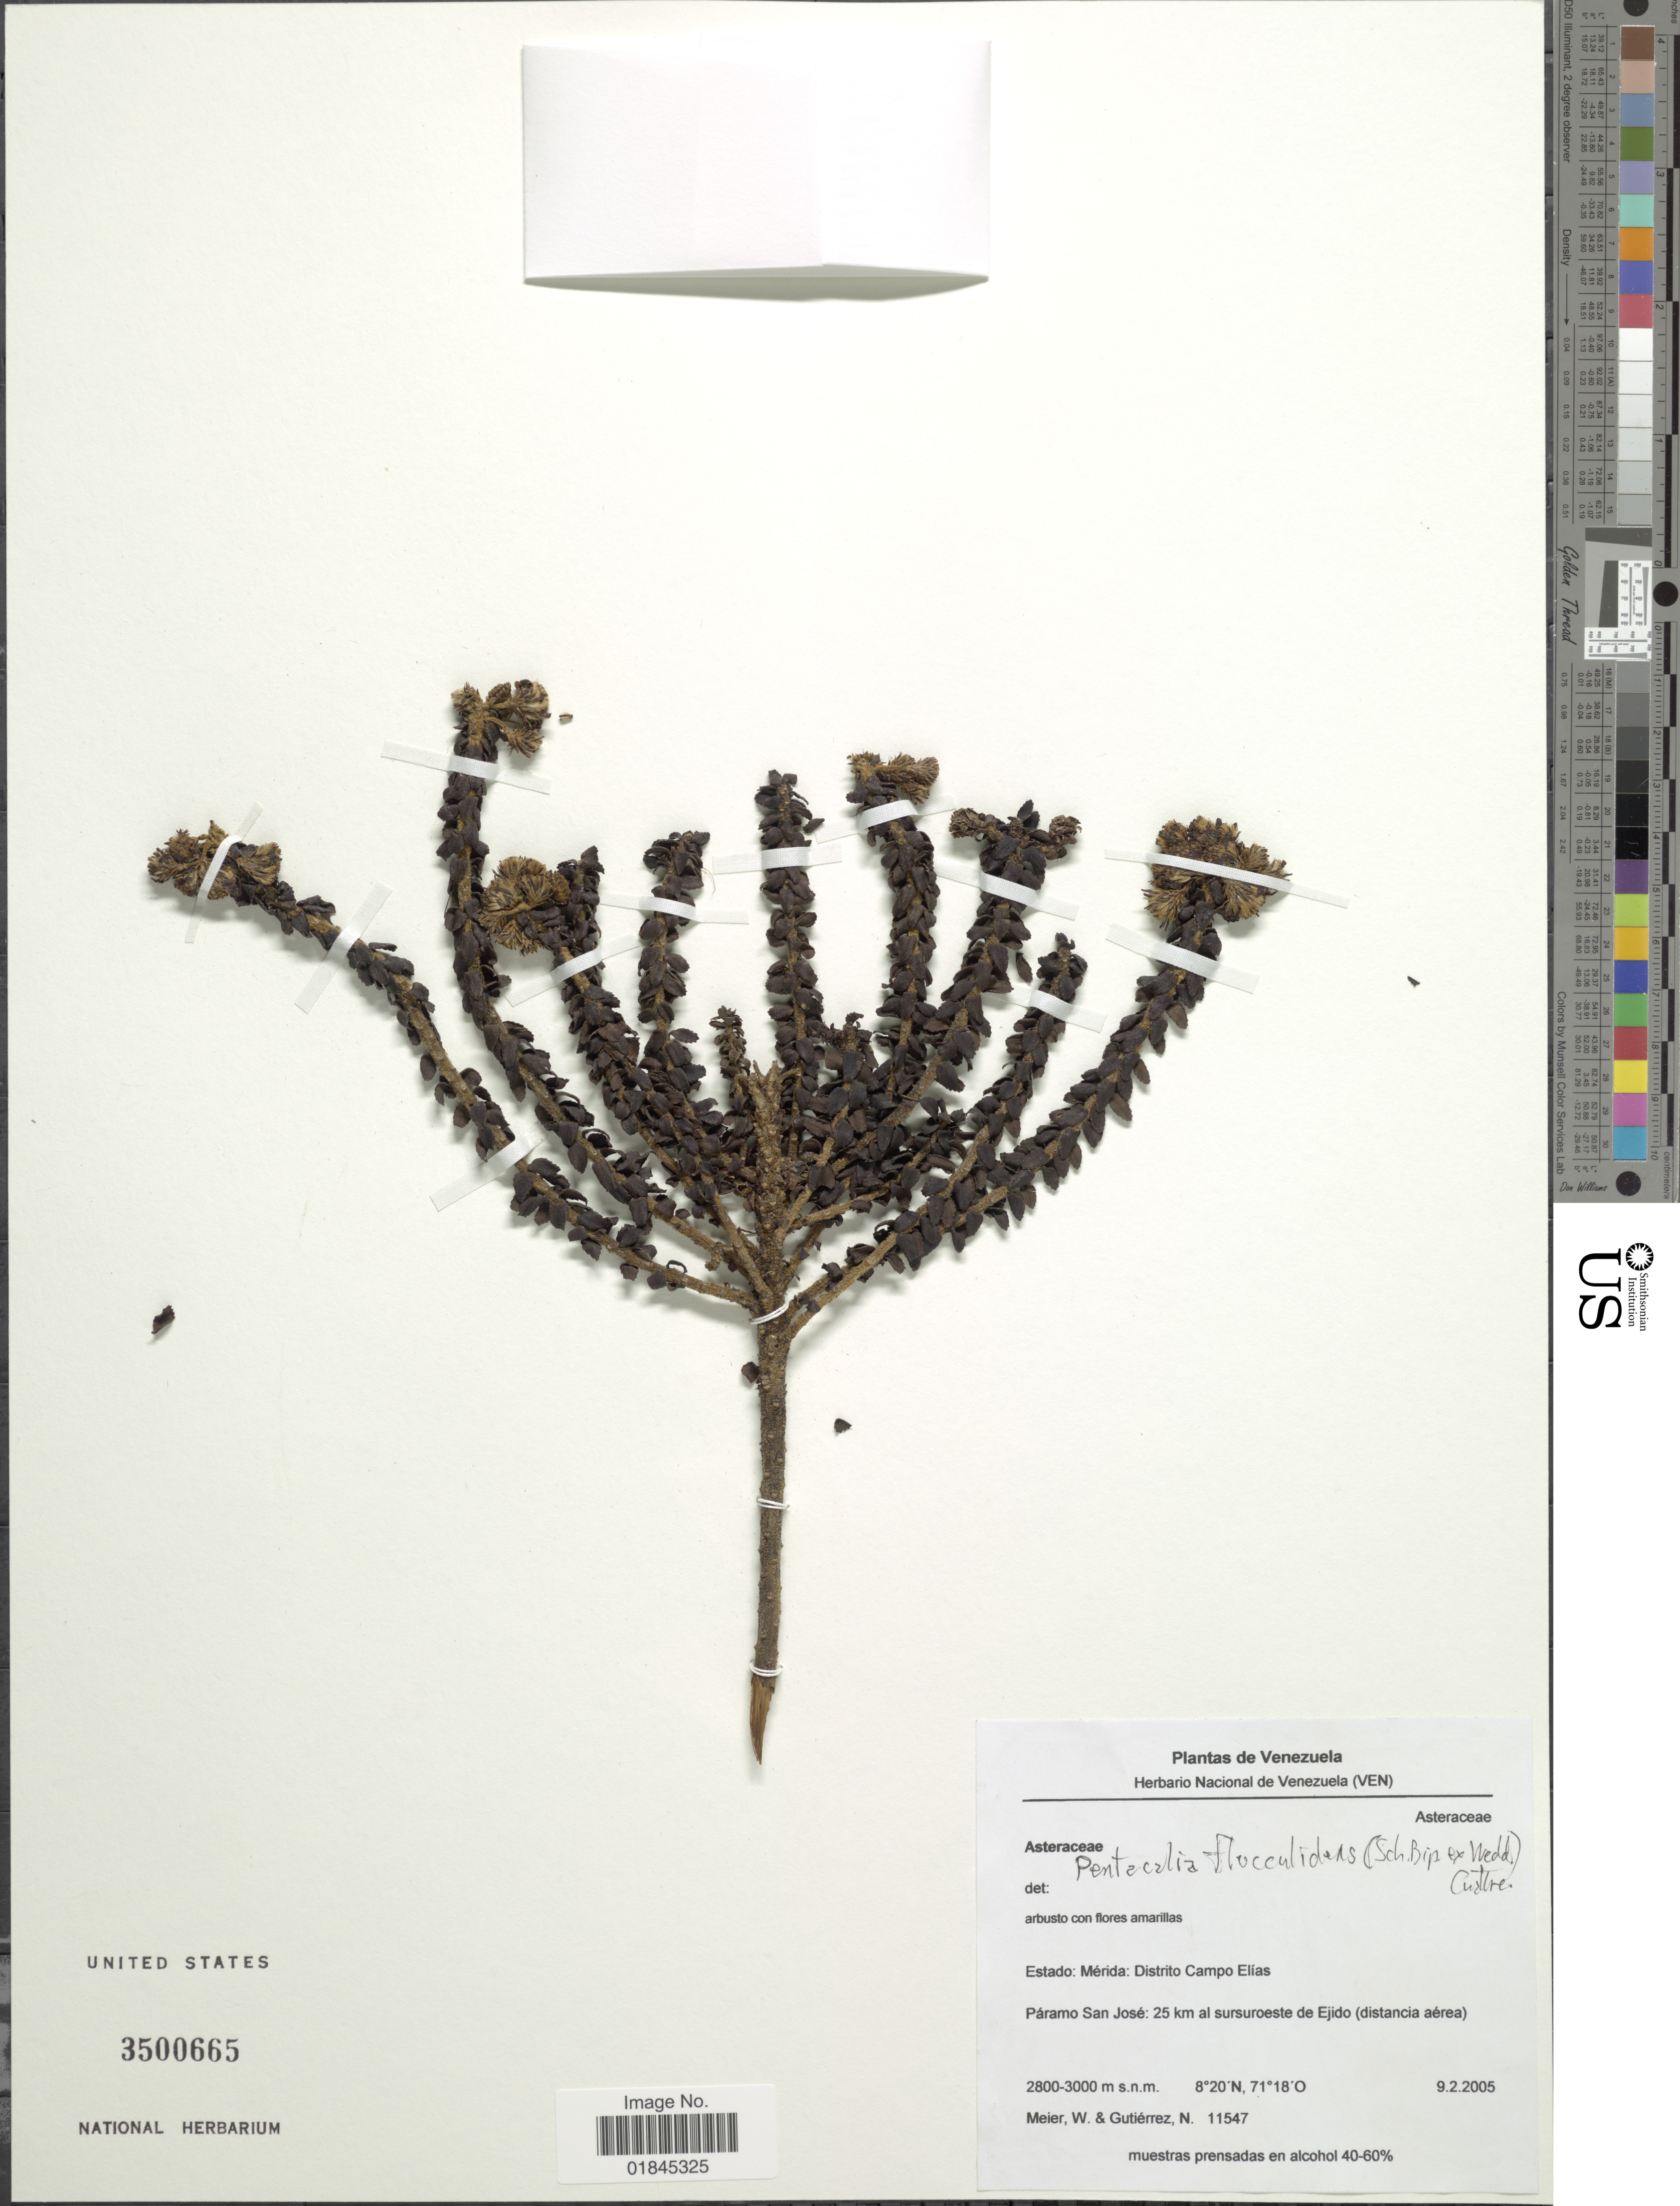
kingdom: Plantae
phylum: Tracheophyta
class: Magnoliopsida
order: Asterales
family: Asteraceae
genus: Pentacalia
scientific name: Pentacalia flocculidens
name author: (Sch. Bip. ex Wedd.) Cuatrec.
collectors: W. Meier & N. Gutierrez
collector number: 11547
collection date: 2005-02-09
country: Venezuela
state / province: Mérida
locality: Estado: Mérida: Distrito Campo Elias. Páramo San José: 25 km al sursuroeste de Ejido (distancia aérea)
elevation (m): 2800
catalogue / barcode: US 3500665